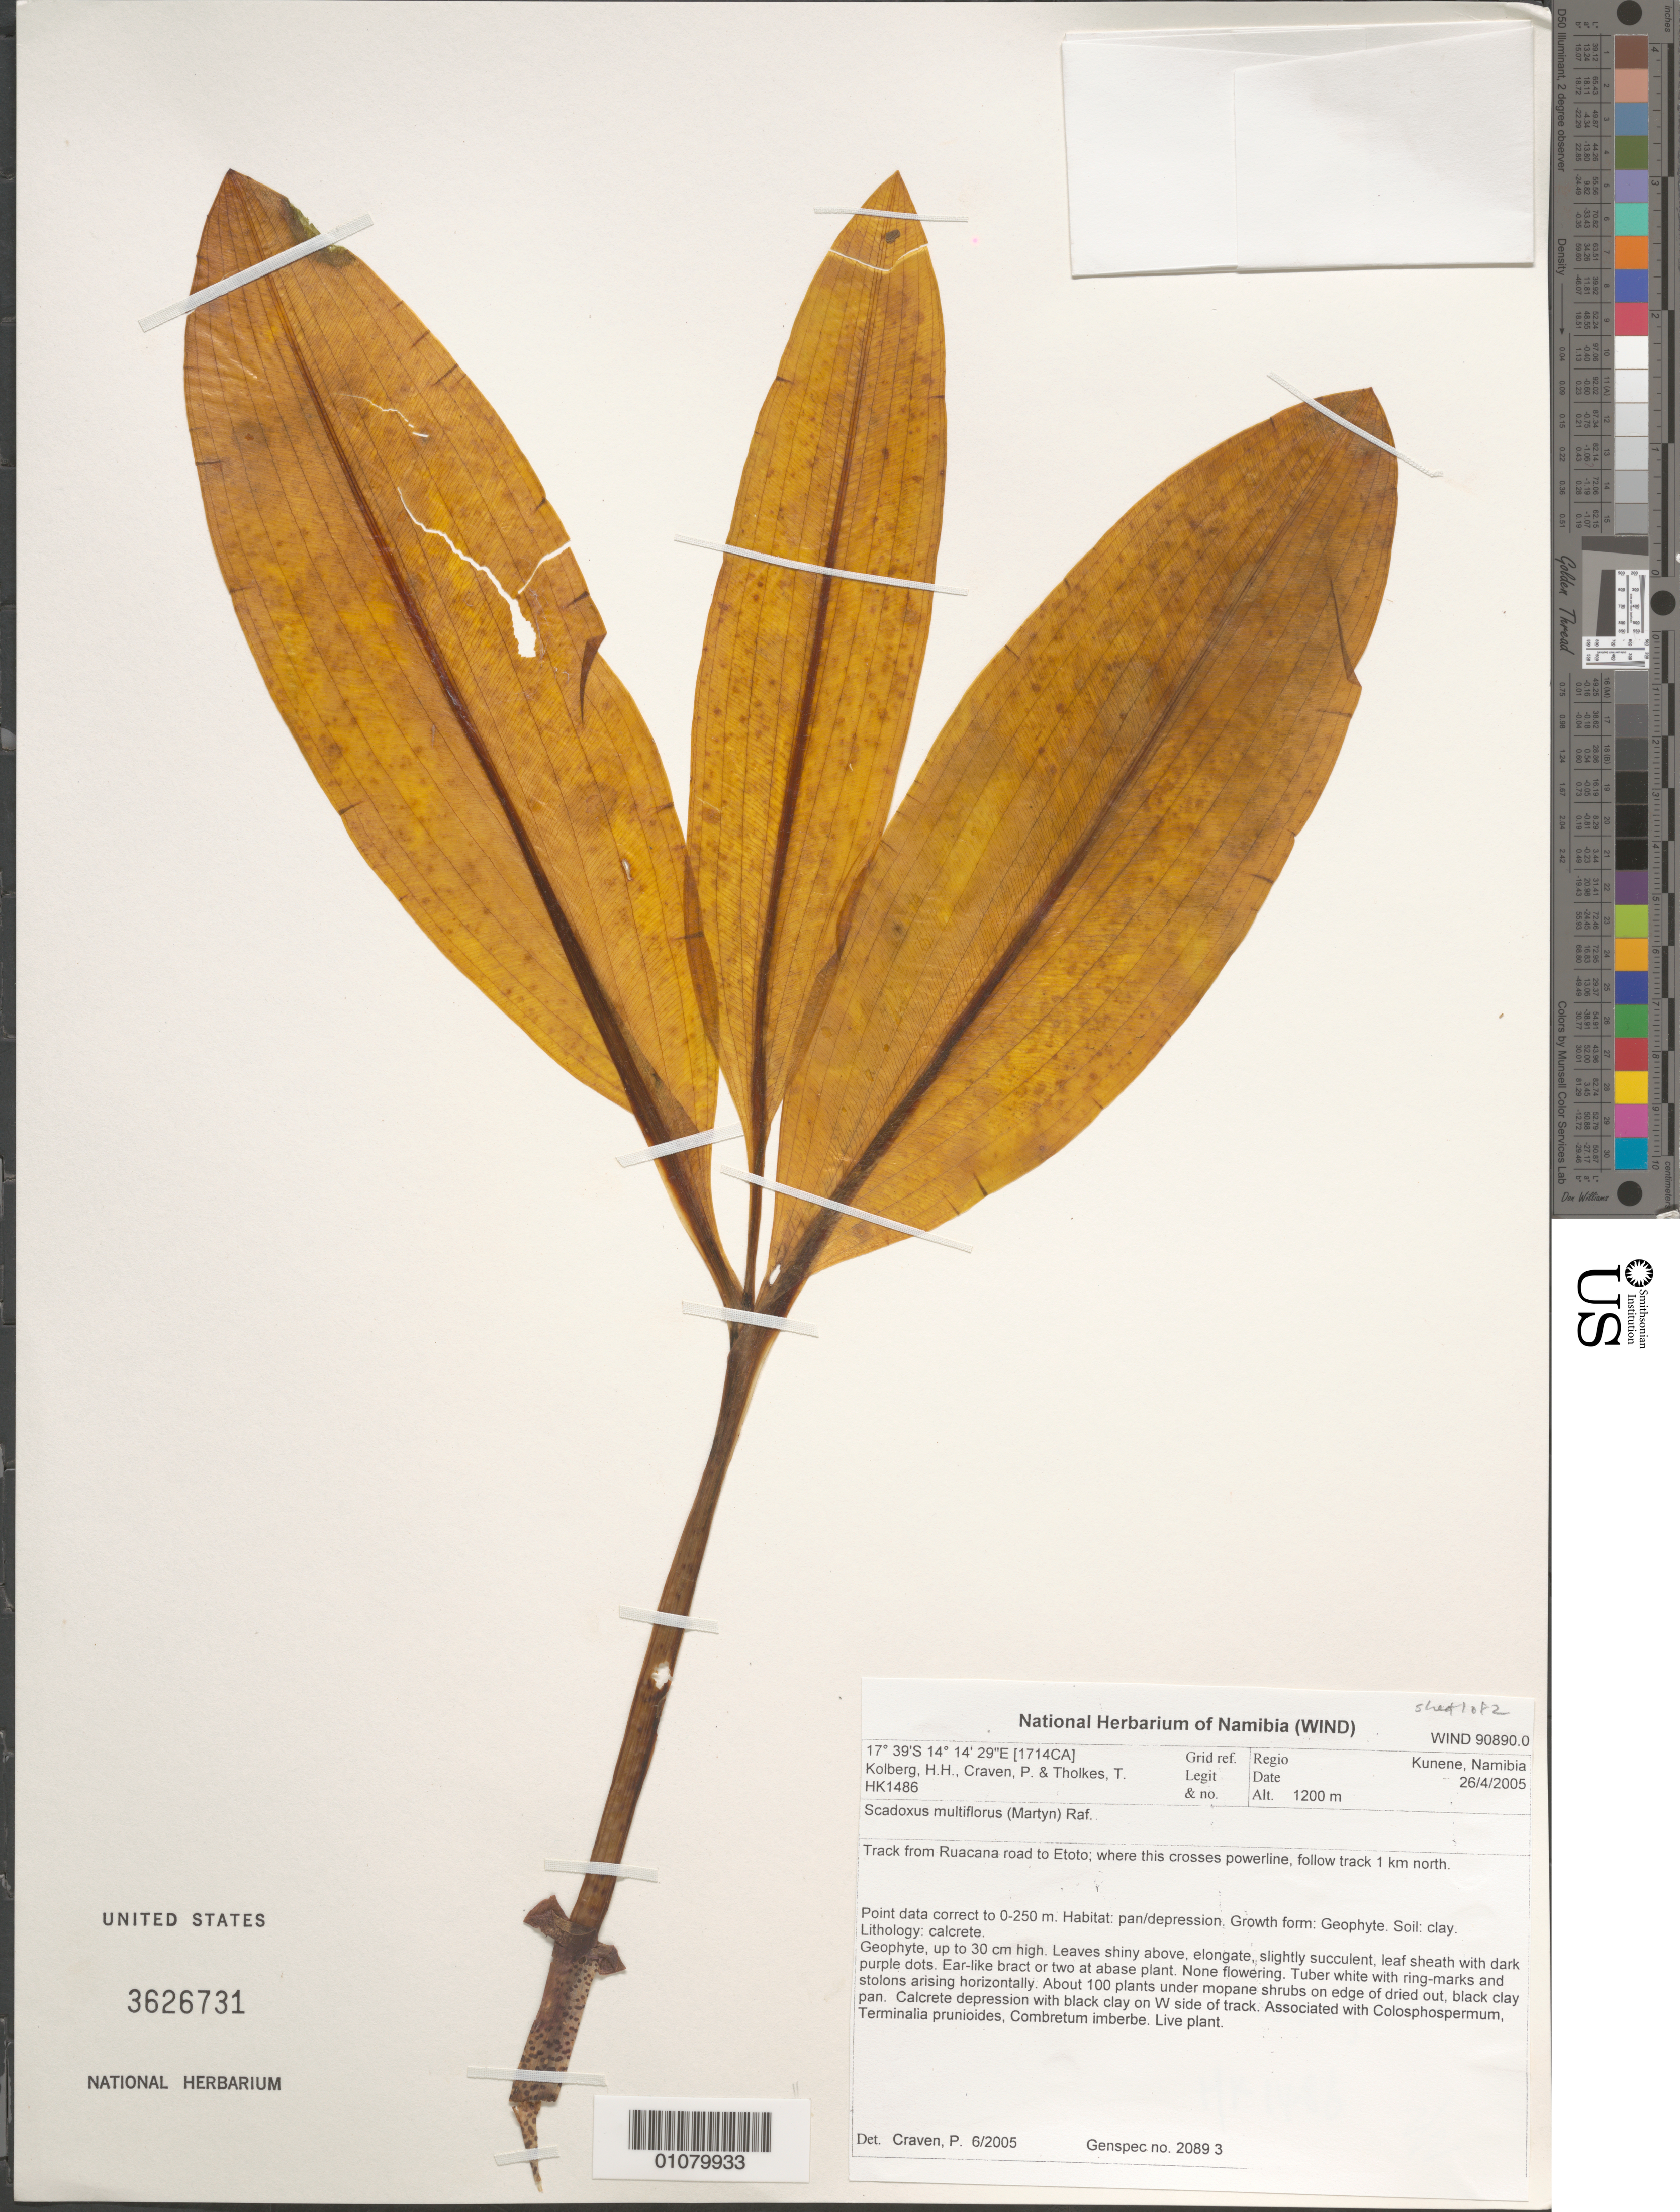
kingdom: Plantae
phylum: Tracheophyta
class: Liliopsida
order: Asparagales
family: Amaryllidaceae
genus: Scadoxus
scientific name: Scadoxus multiflorus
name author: (Martyn) Raf.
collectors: H. H. Kolberg, P. Craven & T. Tholkes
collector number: HK 1486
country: Namibia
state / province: Kunene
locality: Track from Ruacana road to Etoto, where this crosses powerline, follow trak N.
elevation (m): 1200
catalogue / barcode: US 3626731